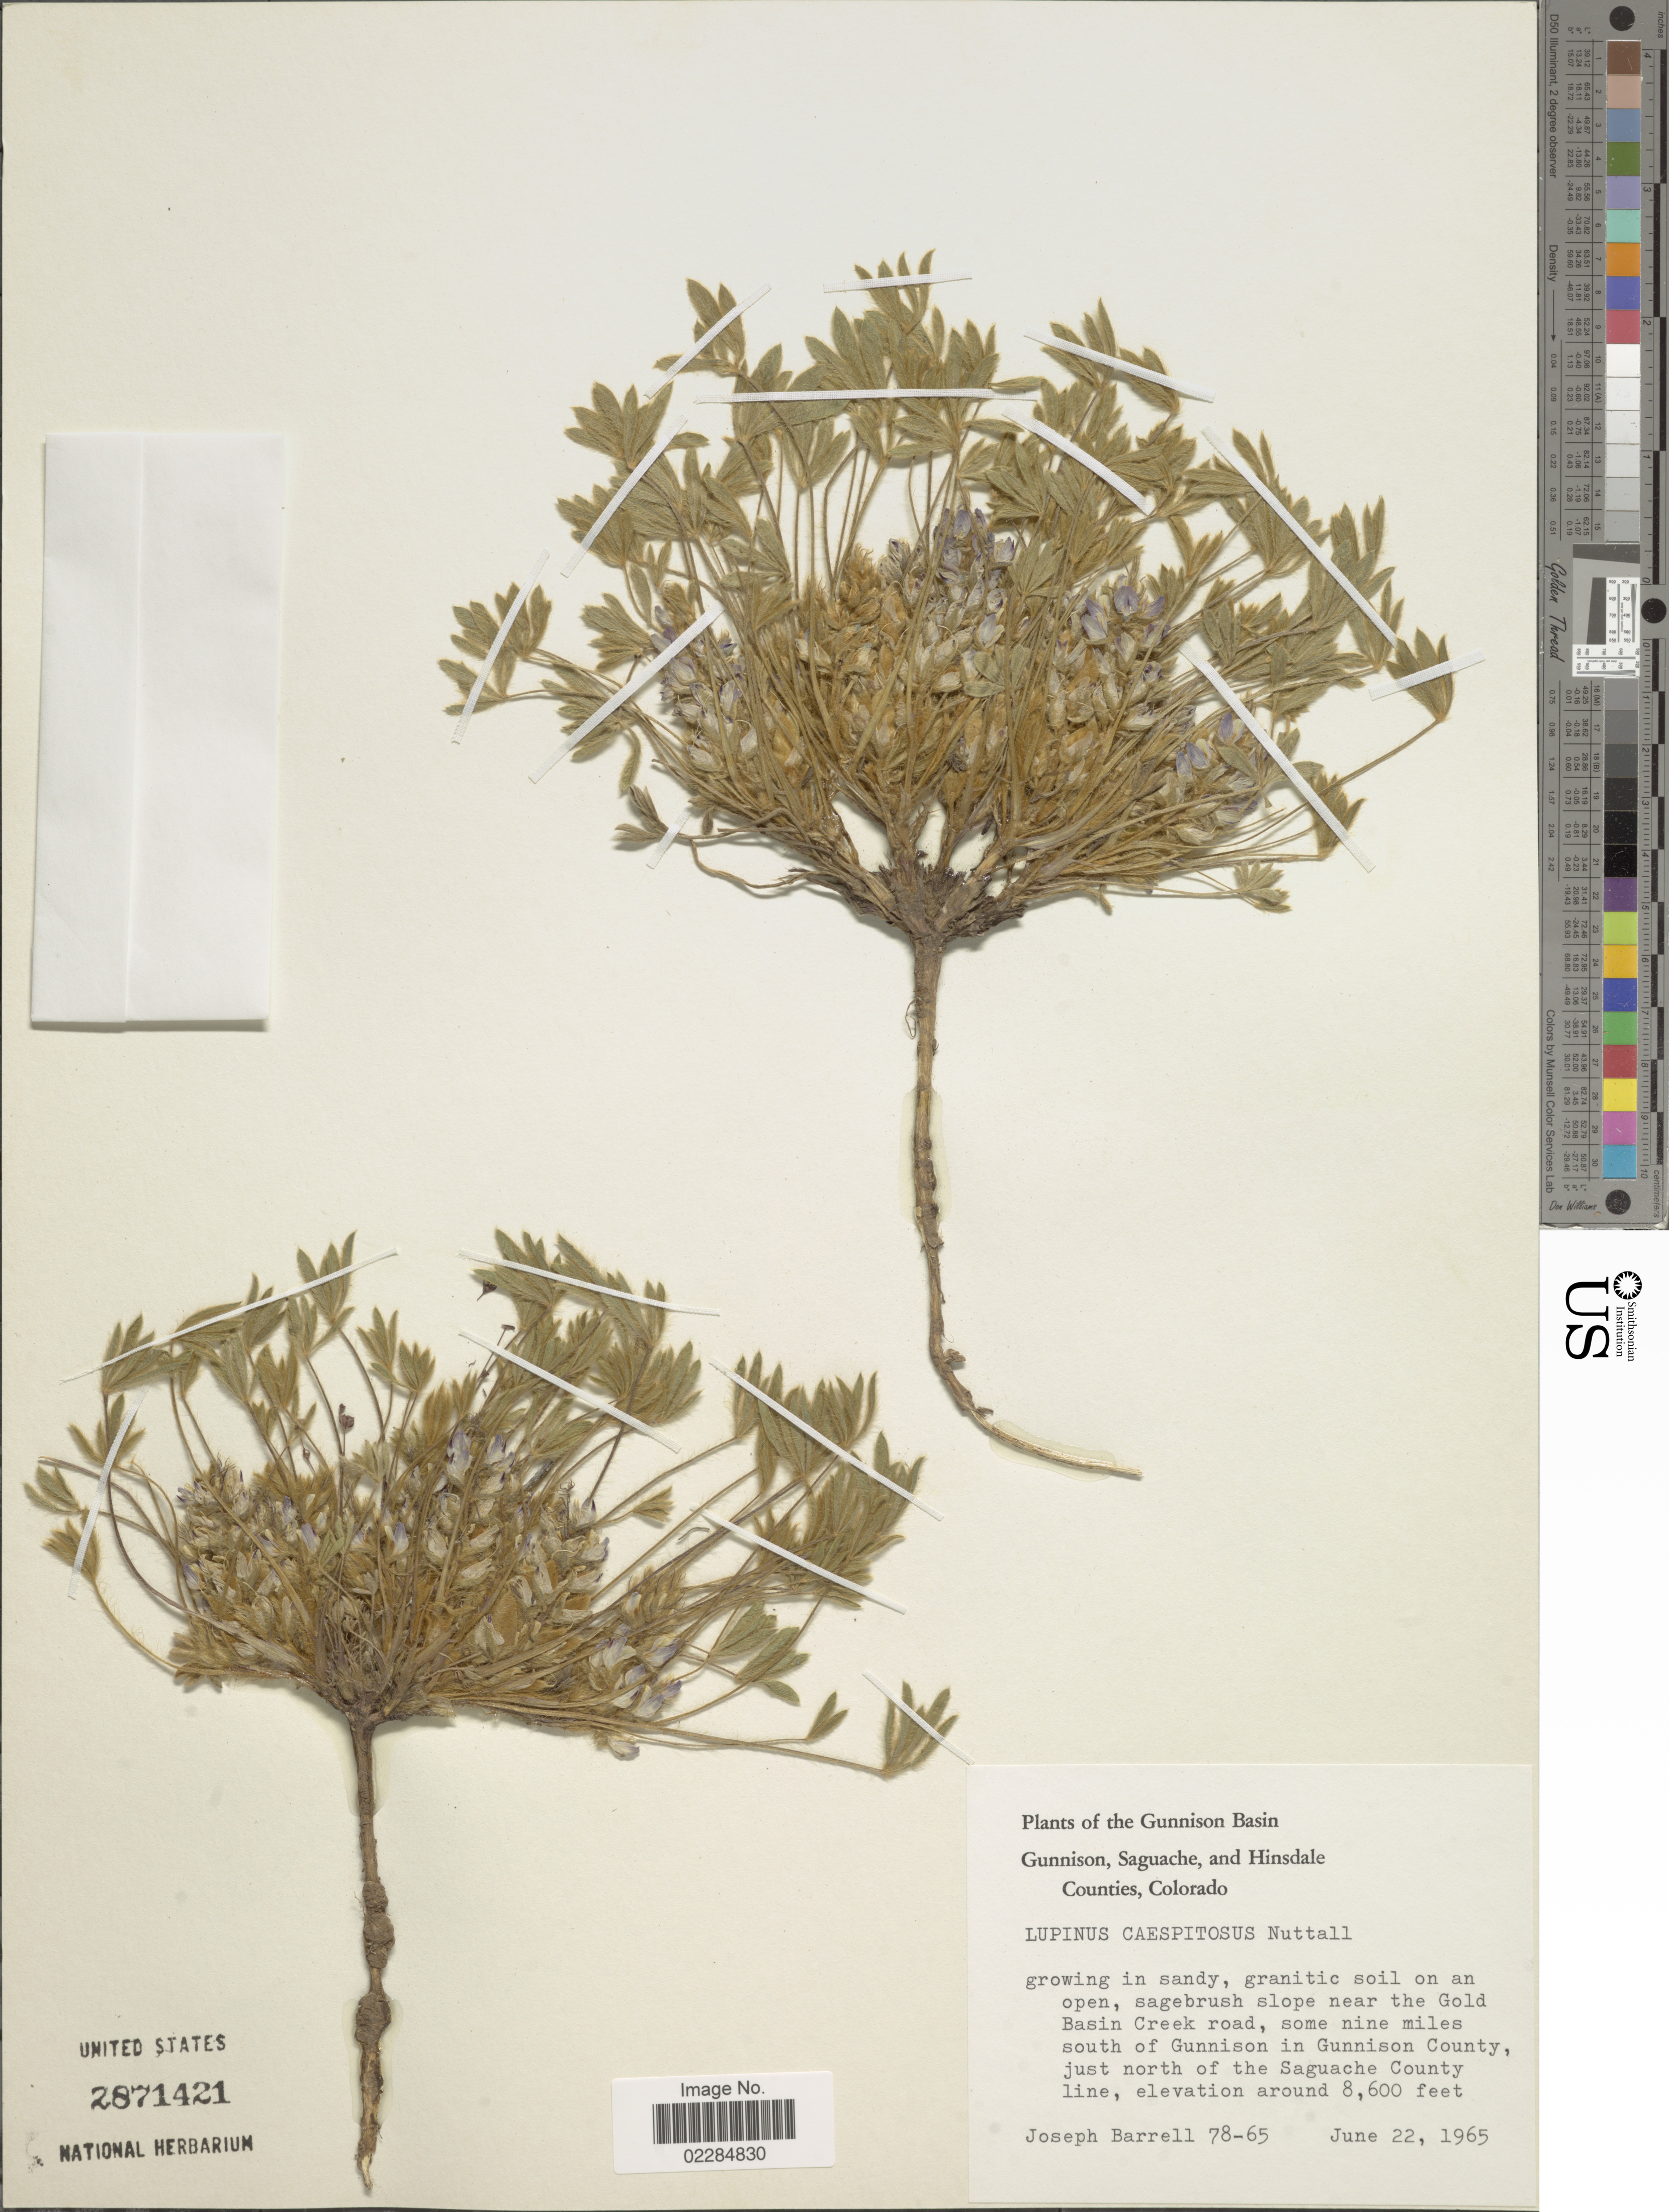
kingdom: Plantae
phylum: Tracheophyta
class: Magnoliopsida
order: Fabales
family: Fabaceae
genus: Lupinus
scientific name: Lupinus caespitosus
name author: Nutt.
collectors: J. Barrell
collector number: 78-65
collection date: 1965-06-22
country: United States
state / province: Colorado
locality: Gunnison Basin. Gunnison, Saguache, and Hinsdale Counties. Slope near Gold Basin Creek road, some nine miles south of Gunnison in Gunnison County, just north of the Saguache County line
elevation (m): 2621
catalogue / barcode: US 2871421